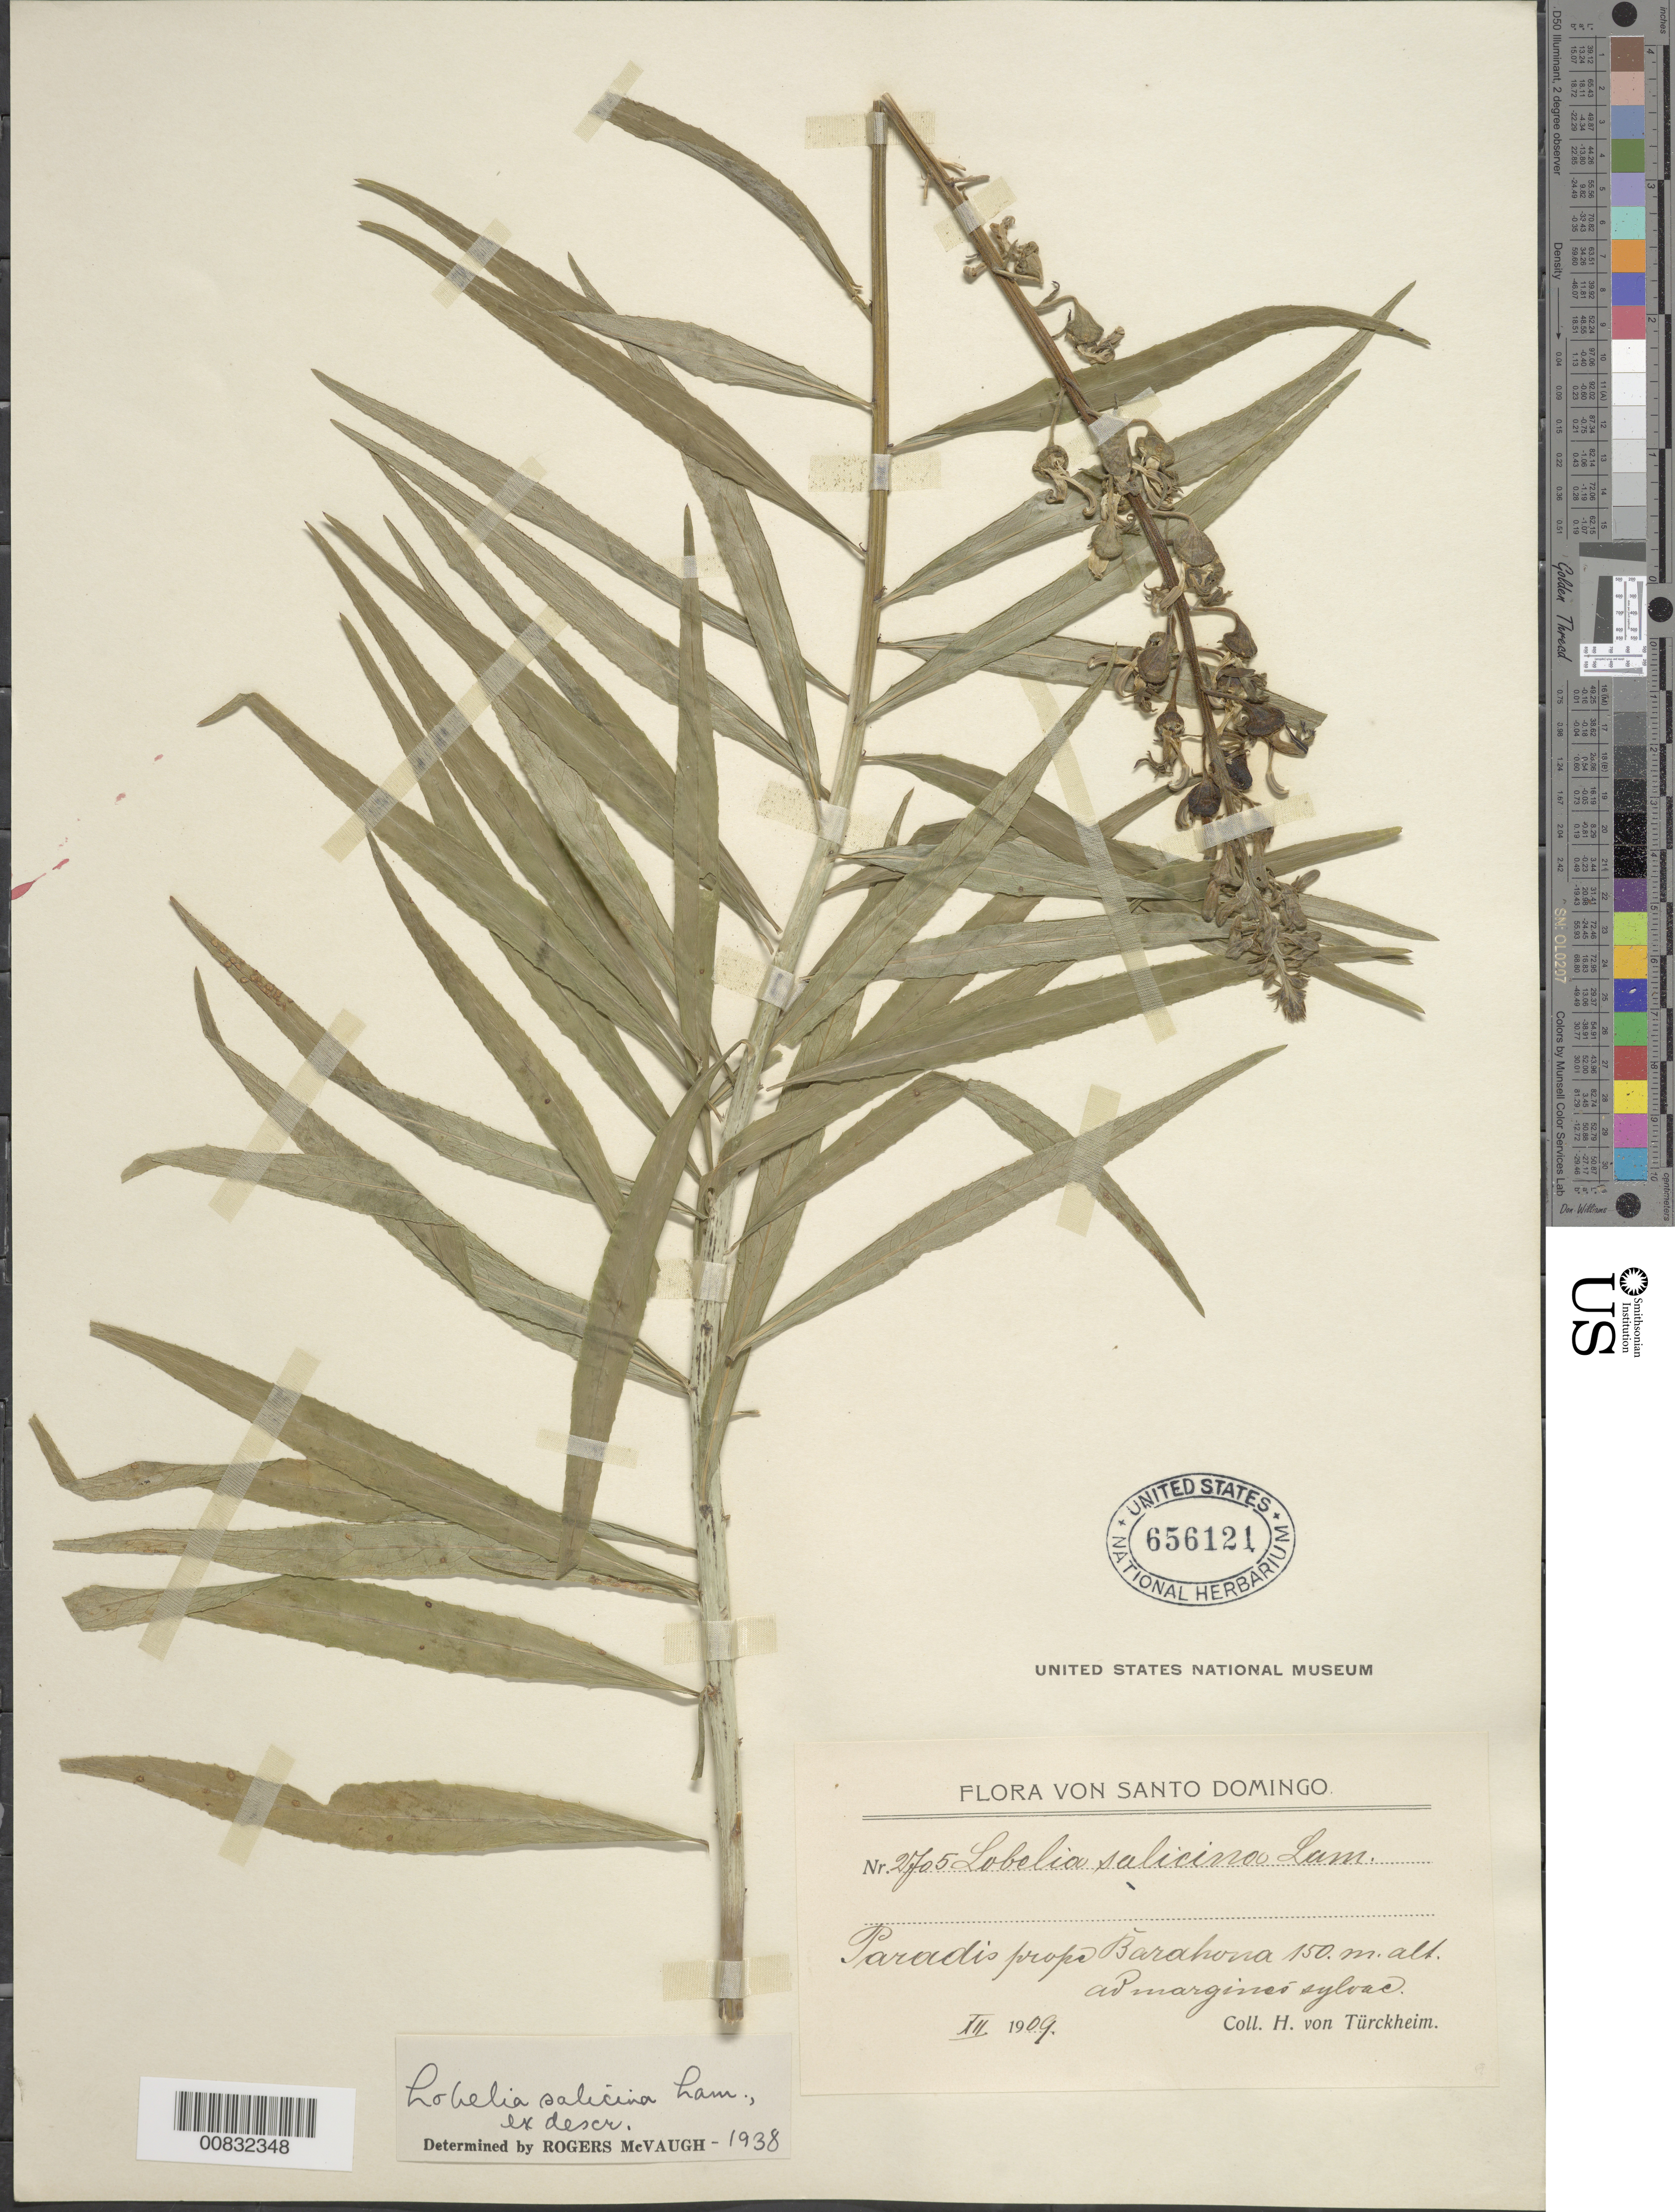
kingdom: Plantae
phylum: Tracheophyta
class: Magnoliopsida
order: Asterales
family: Campanulaceae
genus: Lobelia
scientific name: Lobelia salicina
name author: Lam.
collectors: H. von Türckheim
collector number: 2705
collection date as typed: Dec 1909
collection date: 1909-12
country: Dominican Republic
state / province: Barahona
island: Hispaniola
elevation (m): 150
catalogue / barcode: US 656121